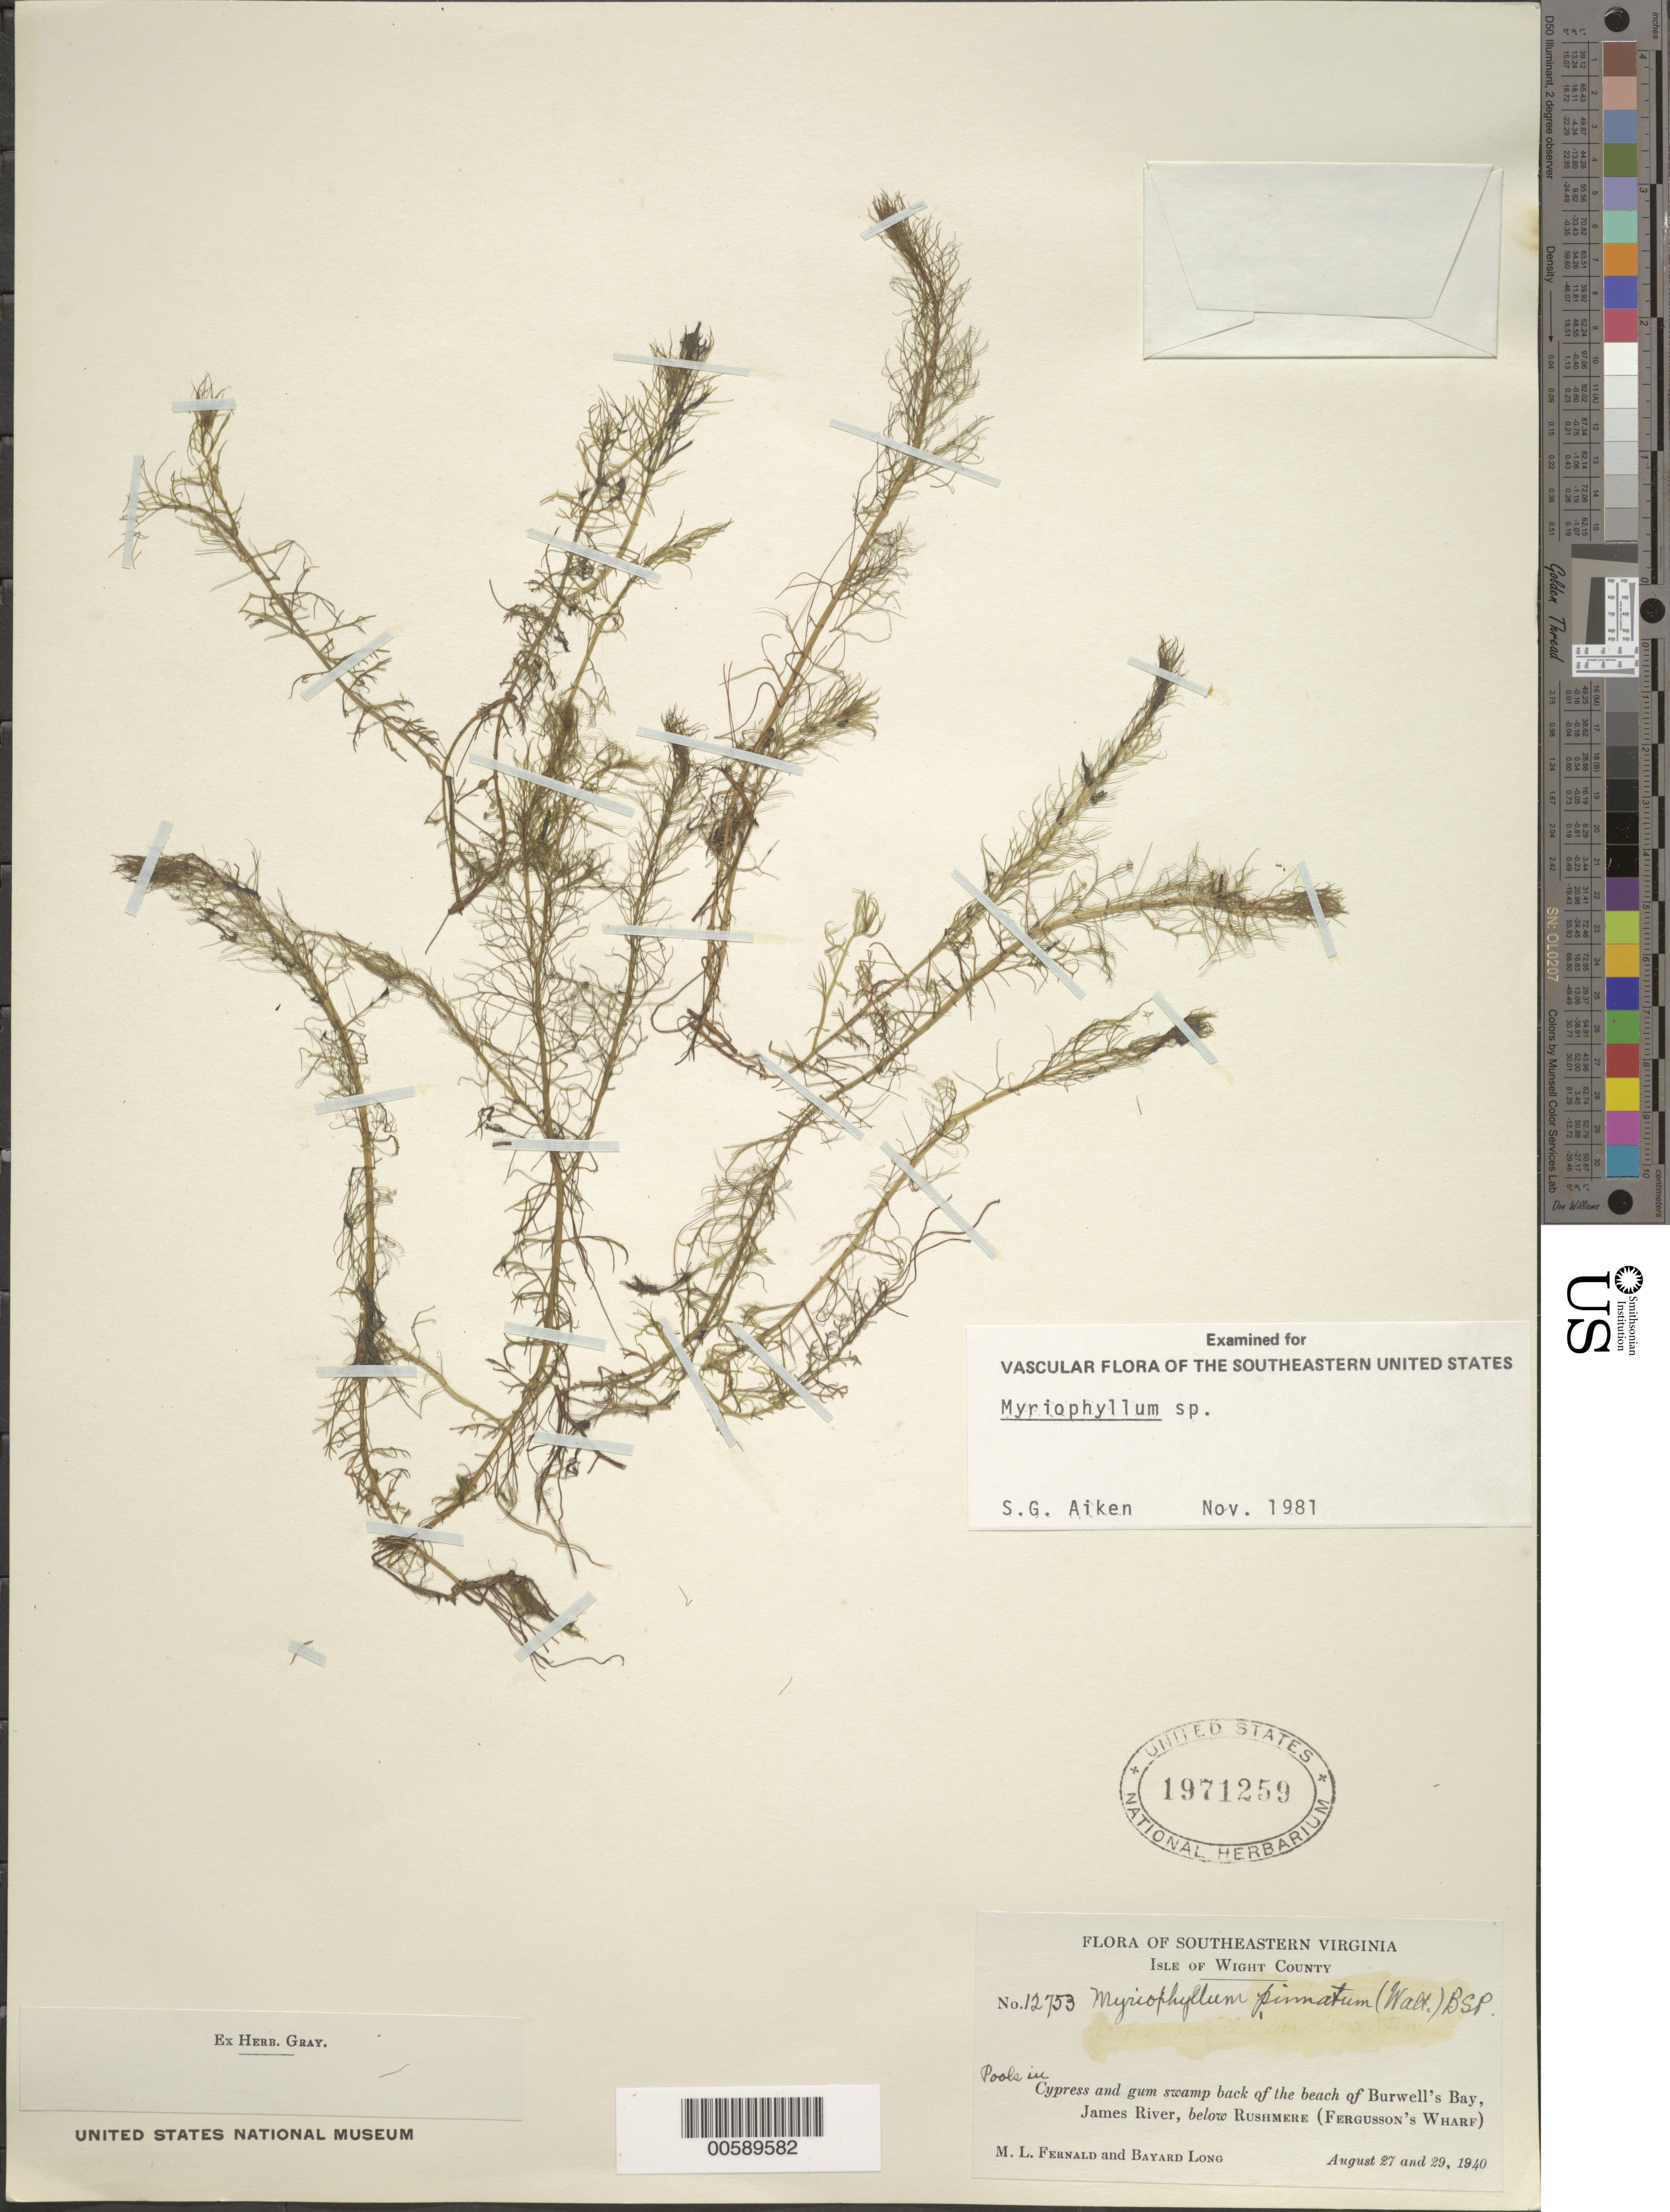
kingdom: Plantae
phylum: Tracheophyta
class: Magnoliopsida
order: Saxifragales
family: Haloragaceae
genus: Myriophyllum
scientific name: Myriophyllum sp.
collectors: M. L. Fernald & B. Long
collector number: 12753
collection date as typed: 27 Aug 1940 and 29 Aug 1940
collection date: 1940-08-27,1940-08-29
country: United States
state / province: Virginia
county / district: Isle of Wight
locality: Burwell's Bay, James River, below Rushmere (Fergusson's Wharf)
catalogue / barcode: US 1971259